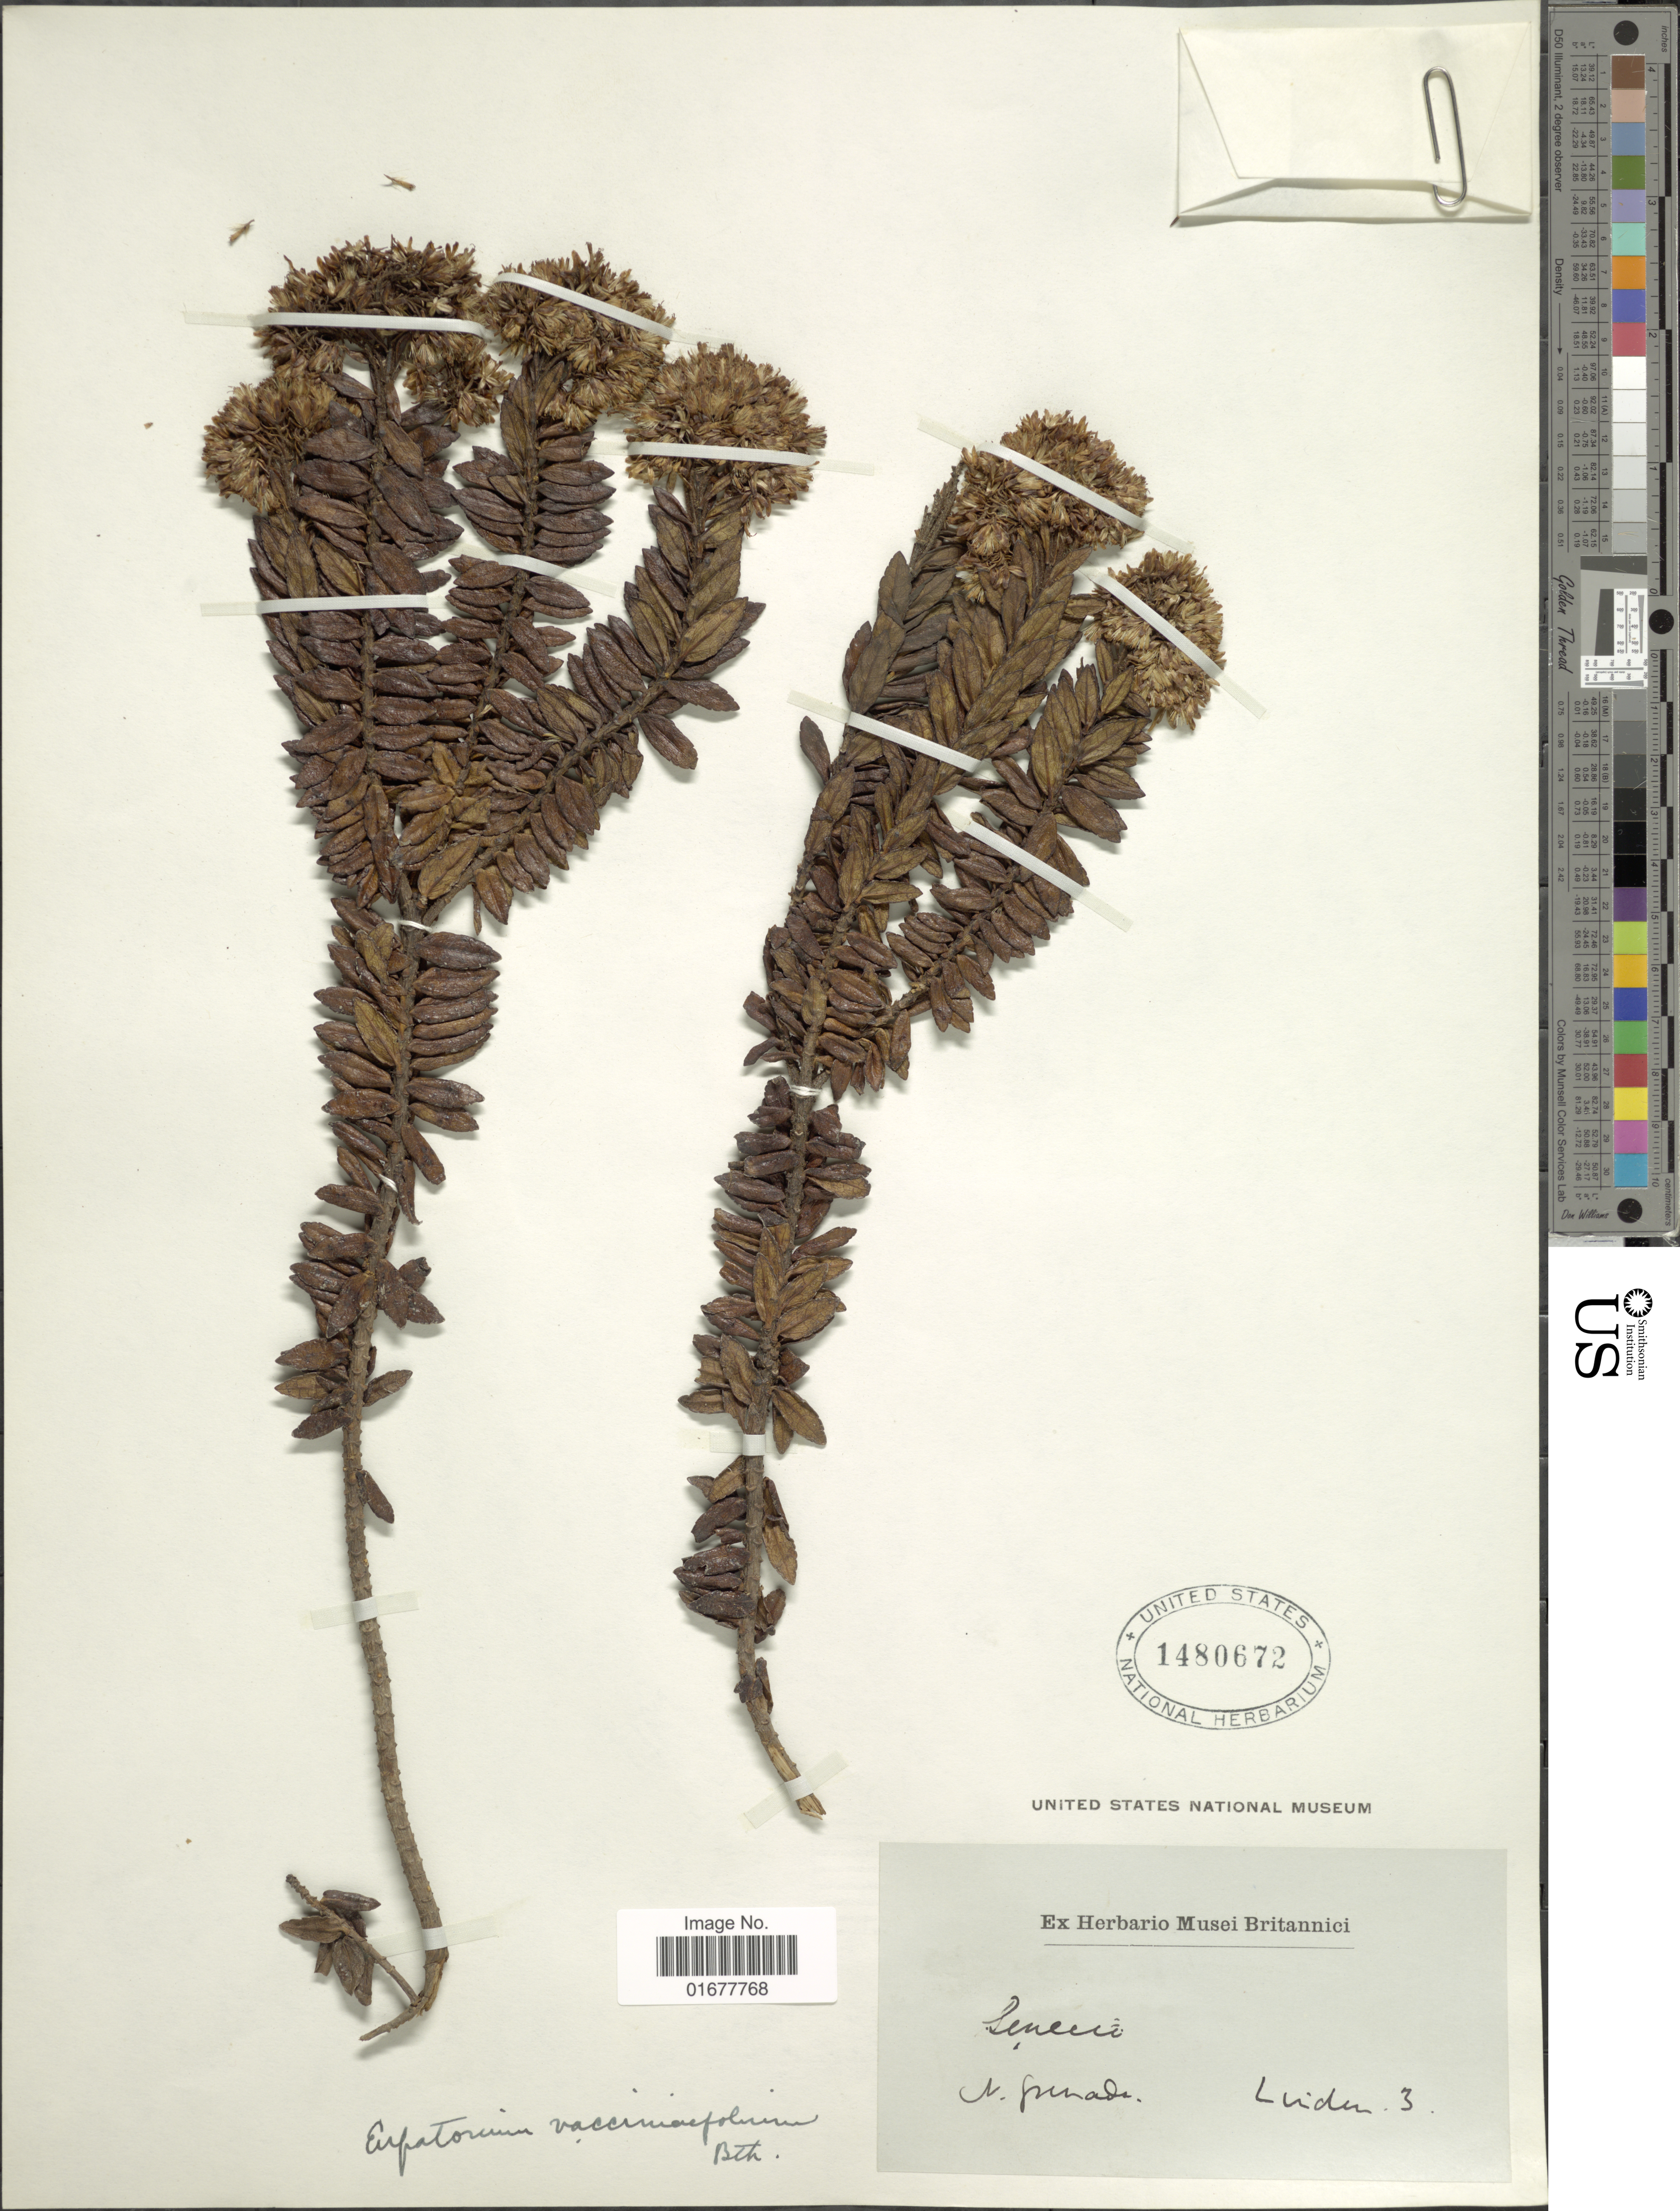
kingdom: Plantae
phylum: Tracheophyta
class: Magnoliopsida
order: Asterales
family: Asteraceae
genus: Ageratina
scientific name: Ageratina vacciniaefolia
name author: (Benth.) R.M. King & H. Rob.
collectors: -- Linden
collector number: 3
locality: N. Grenada.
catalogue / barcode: US 1480672